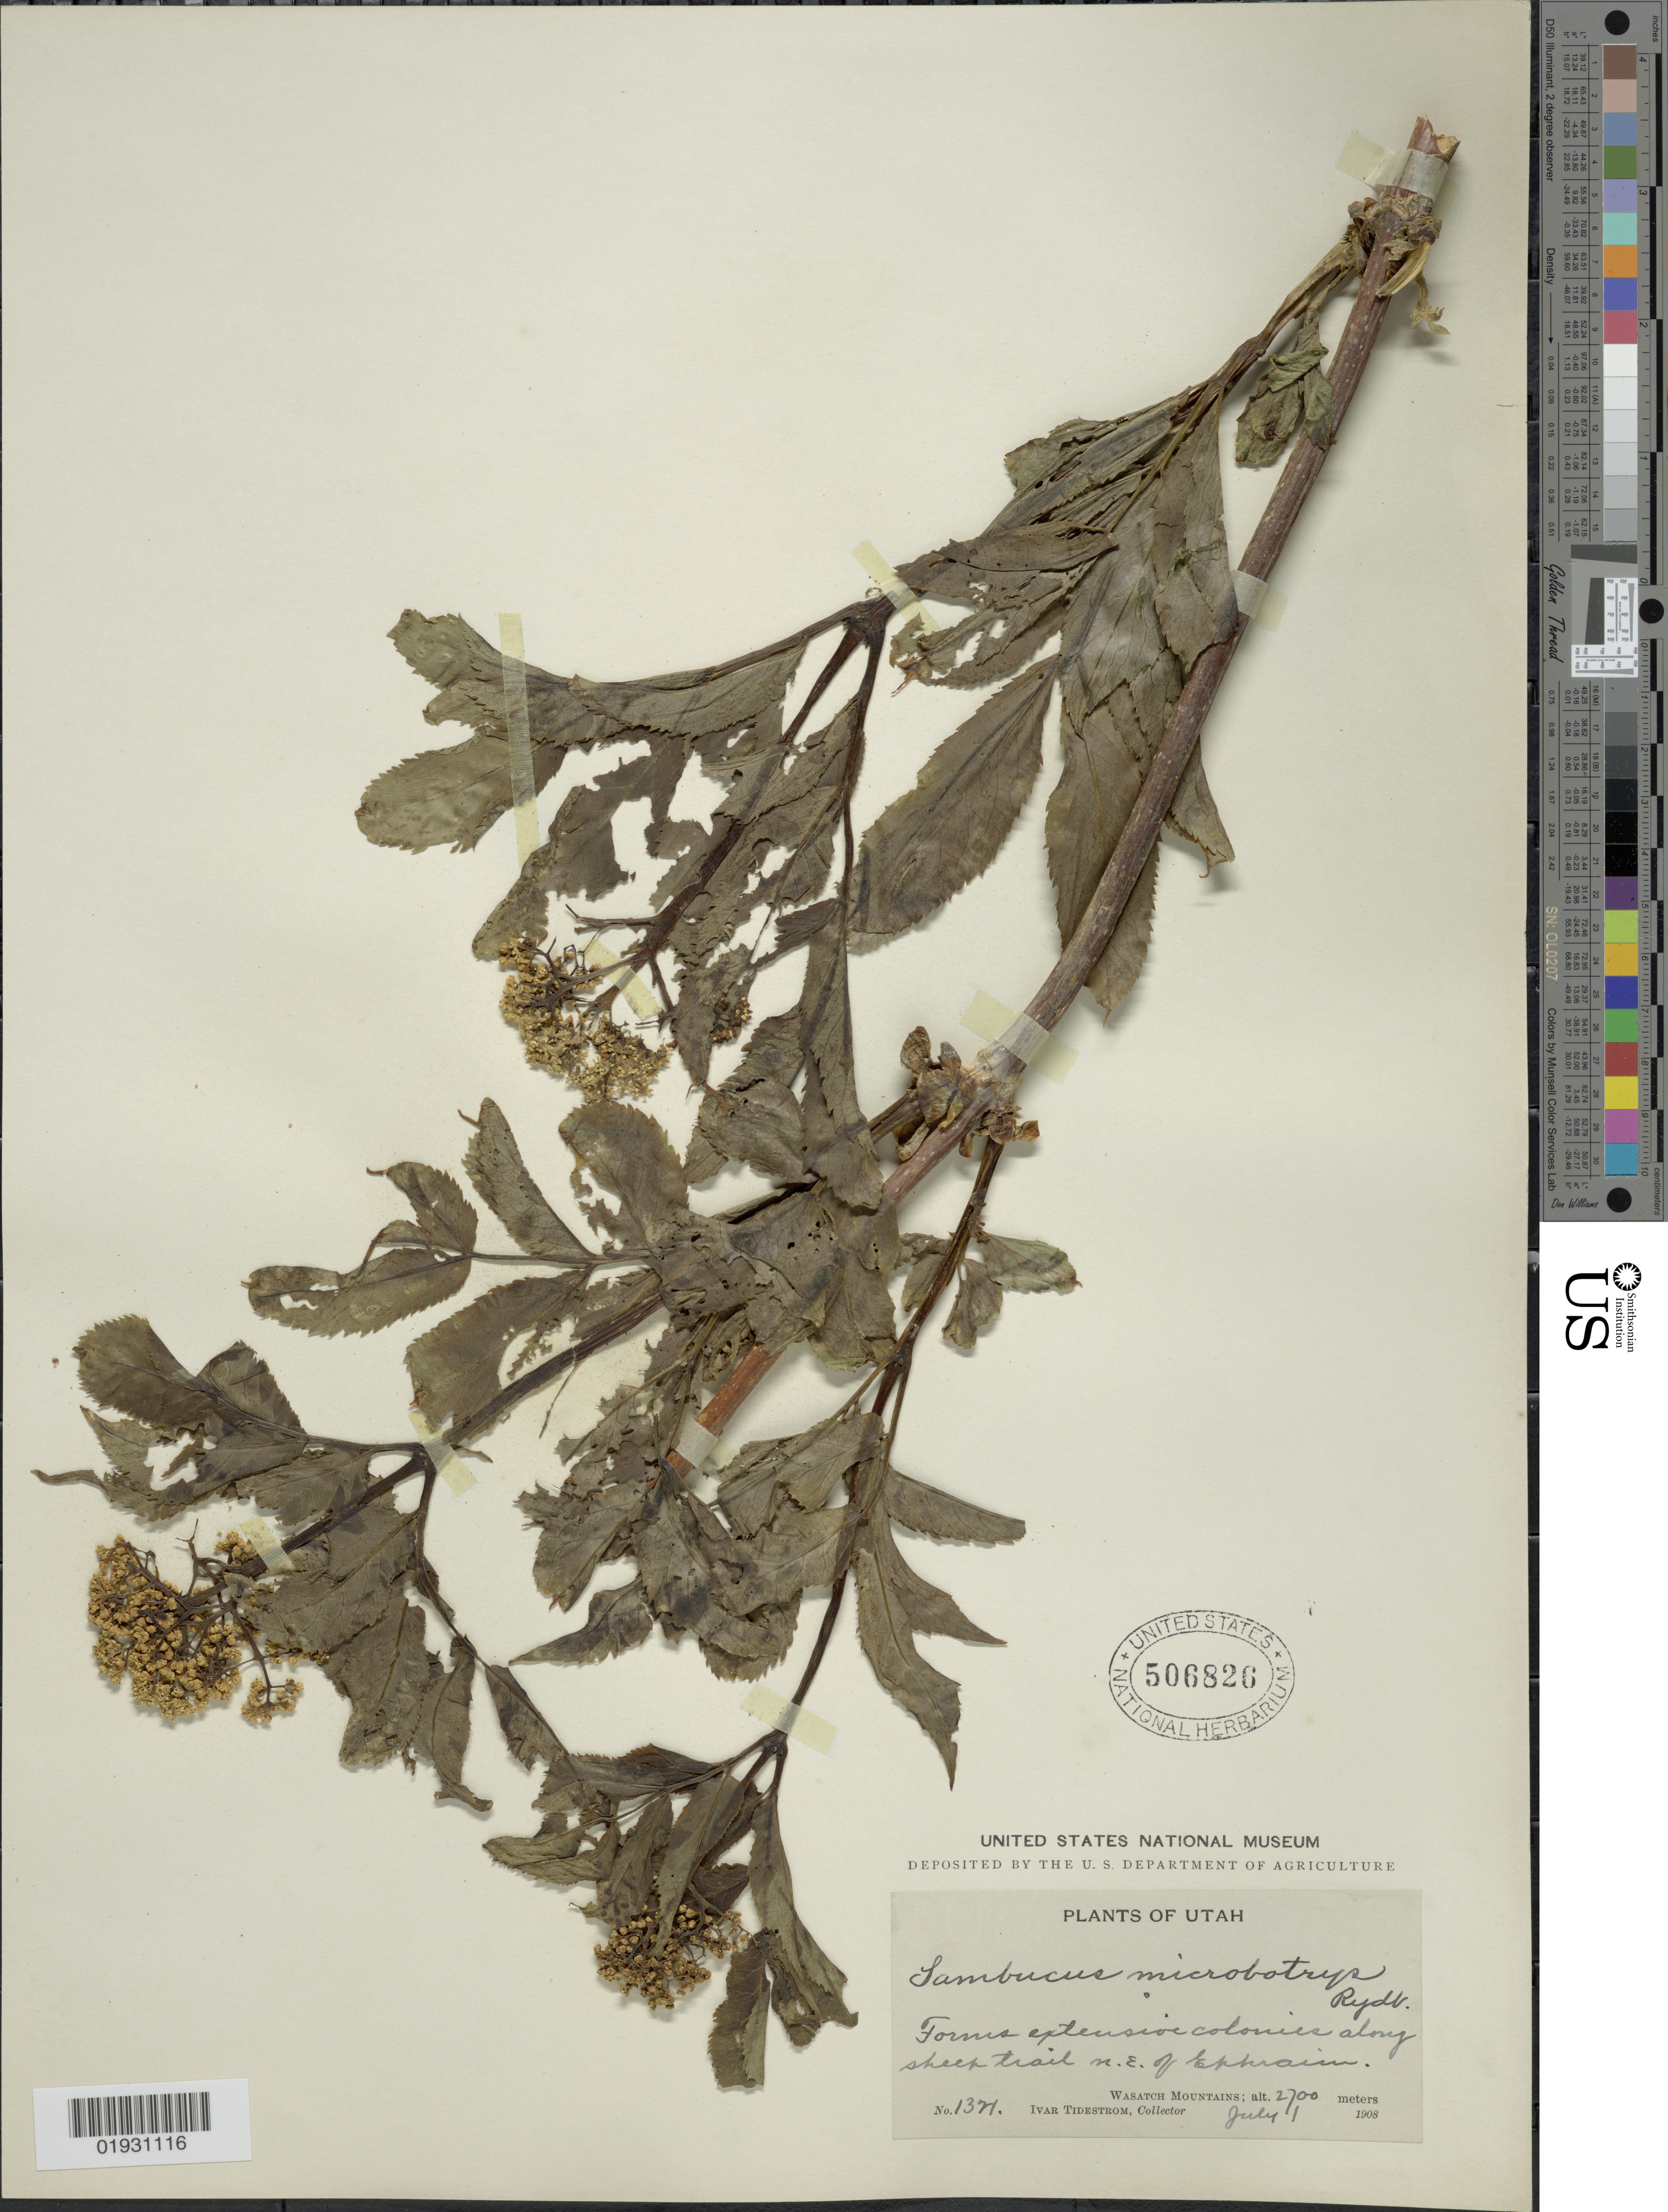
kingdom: Plantae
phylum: Tracheophyta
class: Magnoliopsida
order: Dipsacales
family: Viburnaceae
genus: Sambucus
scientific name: Sambucus microbotrys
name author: Rydb.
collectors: I. F. Tidestrom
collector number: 1321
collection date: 1908-07-01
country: United States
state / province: Utah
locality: Forms extensive colonies along sheep trail n.e. of Ephraim. Wasatch Mountains.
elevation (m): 2700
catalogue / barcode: US 506826